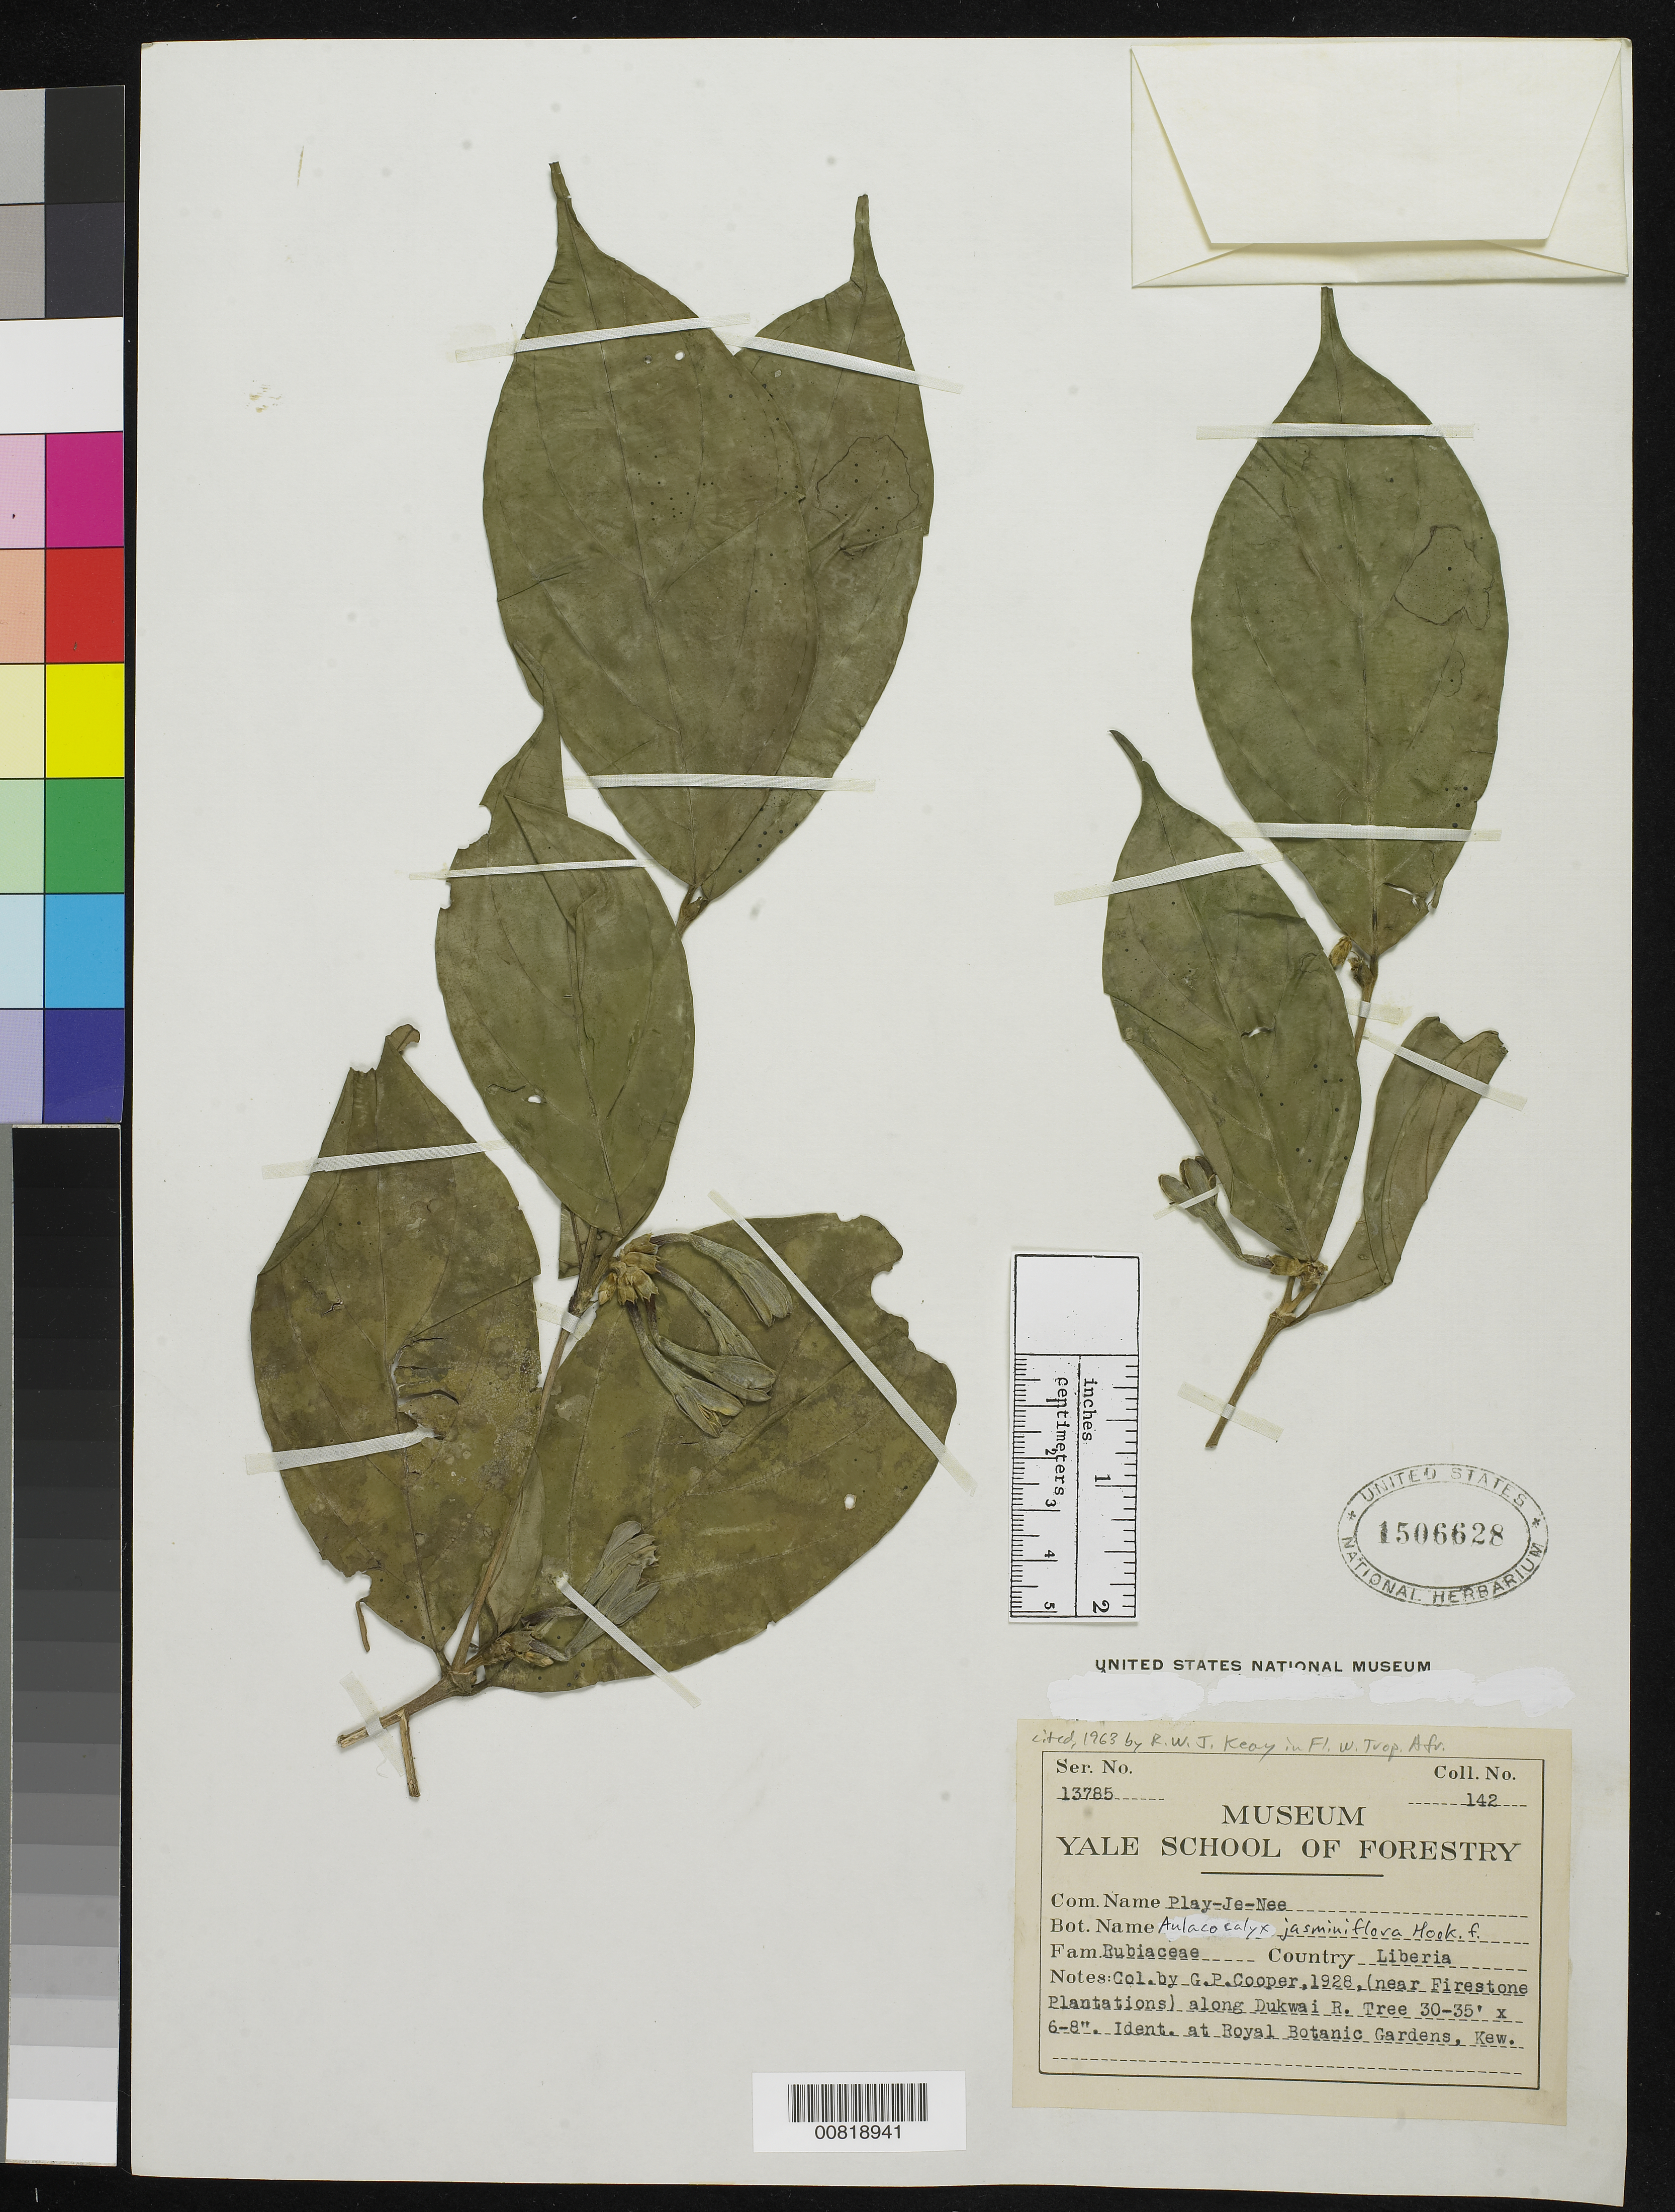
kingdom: Plantae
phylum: Tracheophyta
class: Magnoliopsida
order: Gentianales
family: Rubiaceae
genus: Aulacocalyx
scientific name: Aulacocalyx jasminiflora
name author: Hook. f.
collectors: G. Cooper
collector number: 142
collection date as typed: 1928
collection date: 1928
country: Liberia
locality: (near Firestone Plantations) along Dukwai River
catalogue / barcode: US 1506628